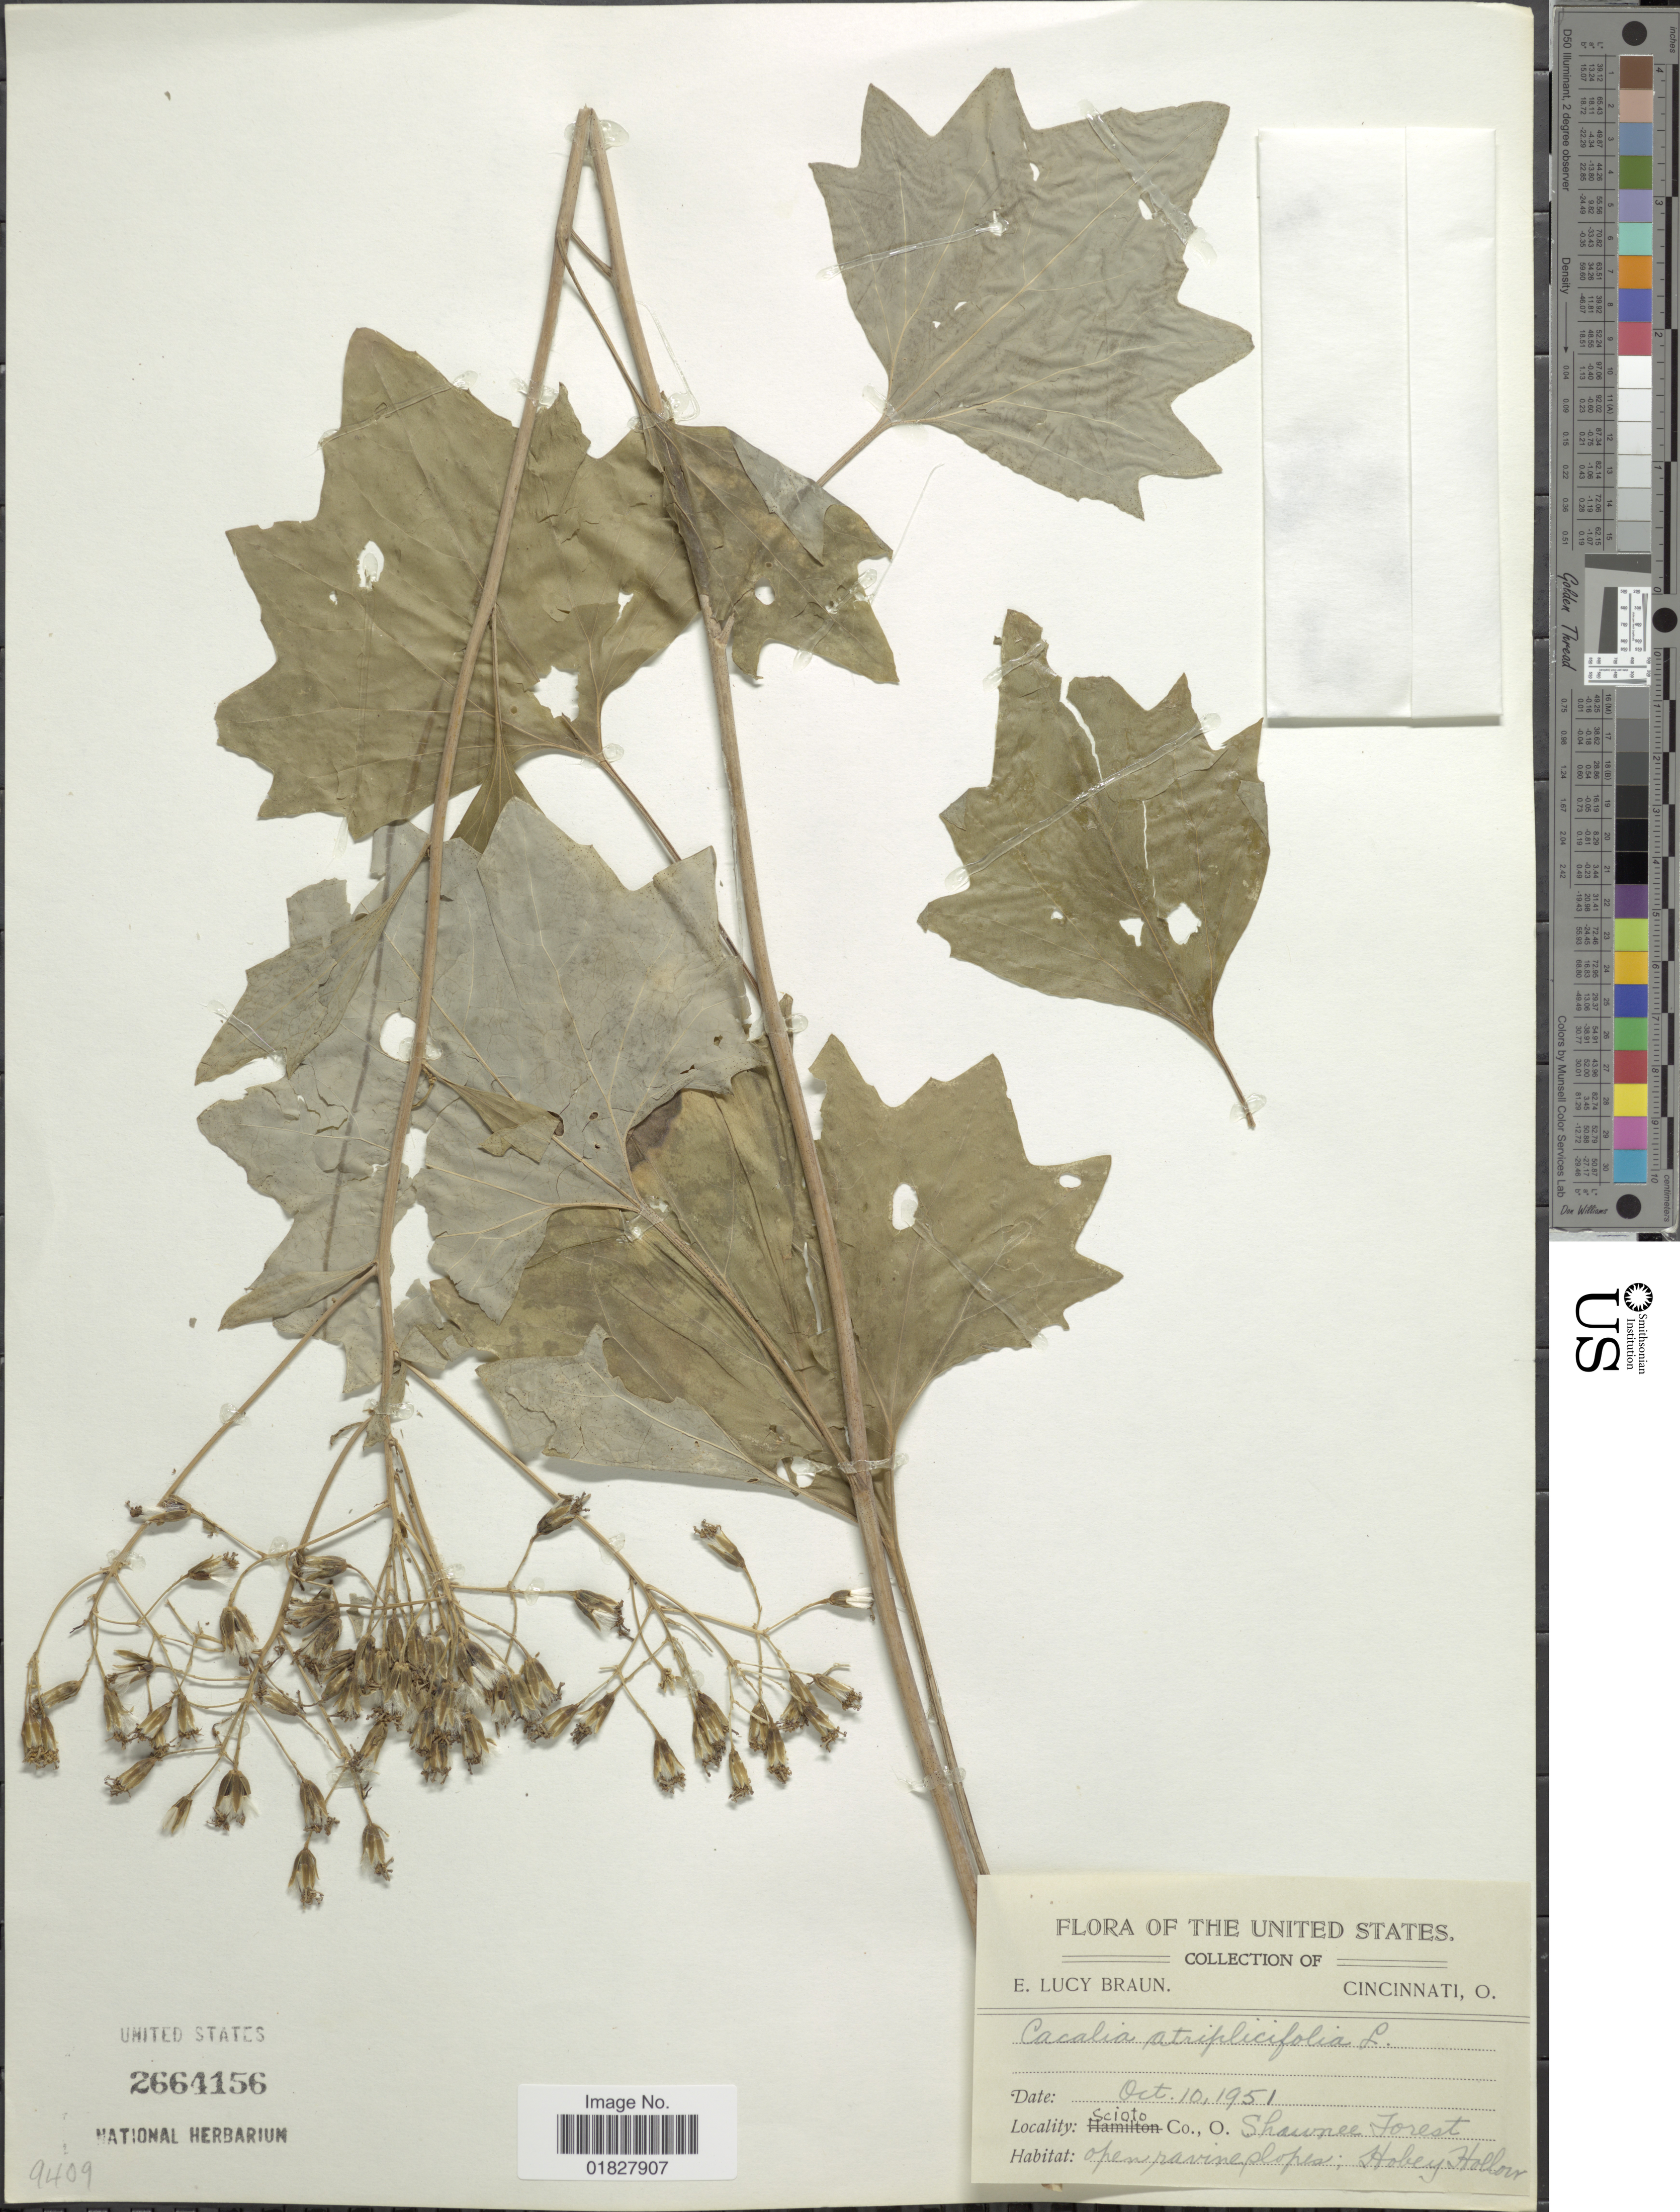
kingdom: Plantae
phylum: Tracheophyta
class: Magnoliopsida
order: Asterales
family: Asteraceae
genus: Arnoglossum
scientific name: Arnoglossum atriplicifolium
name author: (L.) H. Rob.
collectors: E. L. Braun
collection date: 1951-10-10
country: United States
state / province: Ohio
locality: The United States, Scioto Co., O., Shawnee Forest, Hobey Hollow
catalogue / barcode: US 2664156